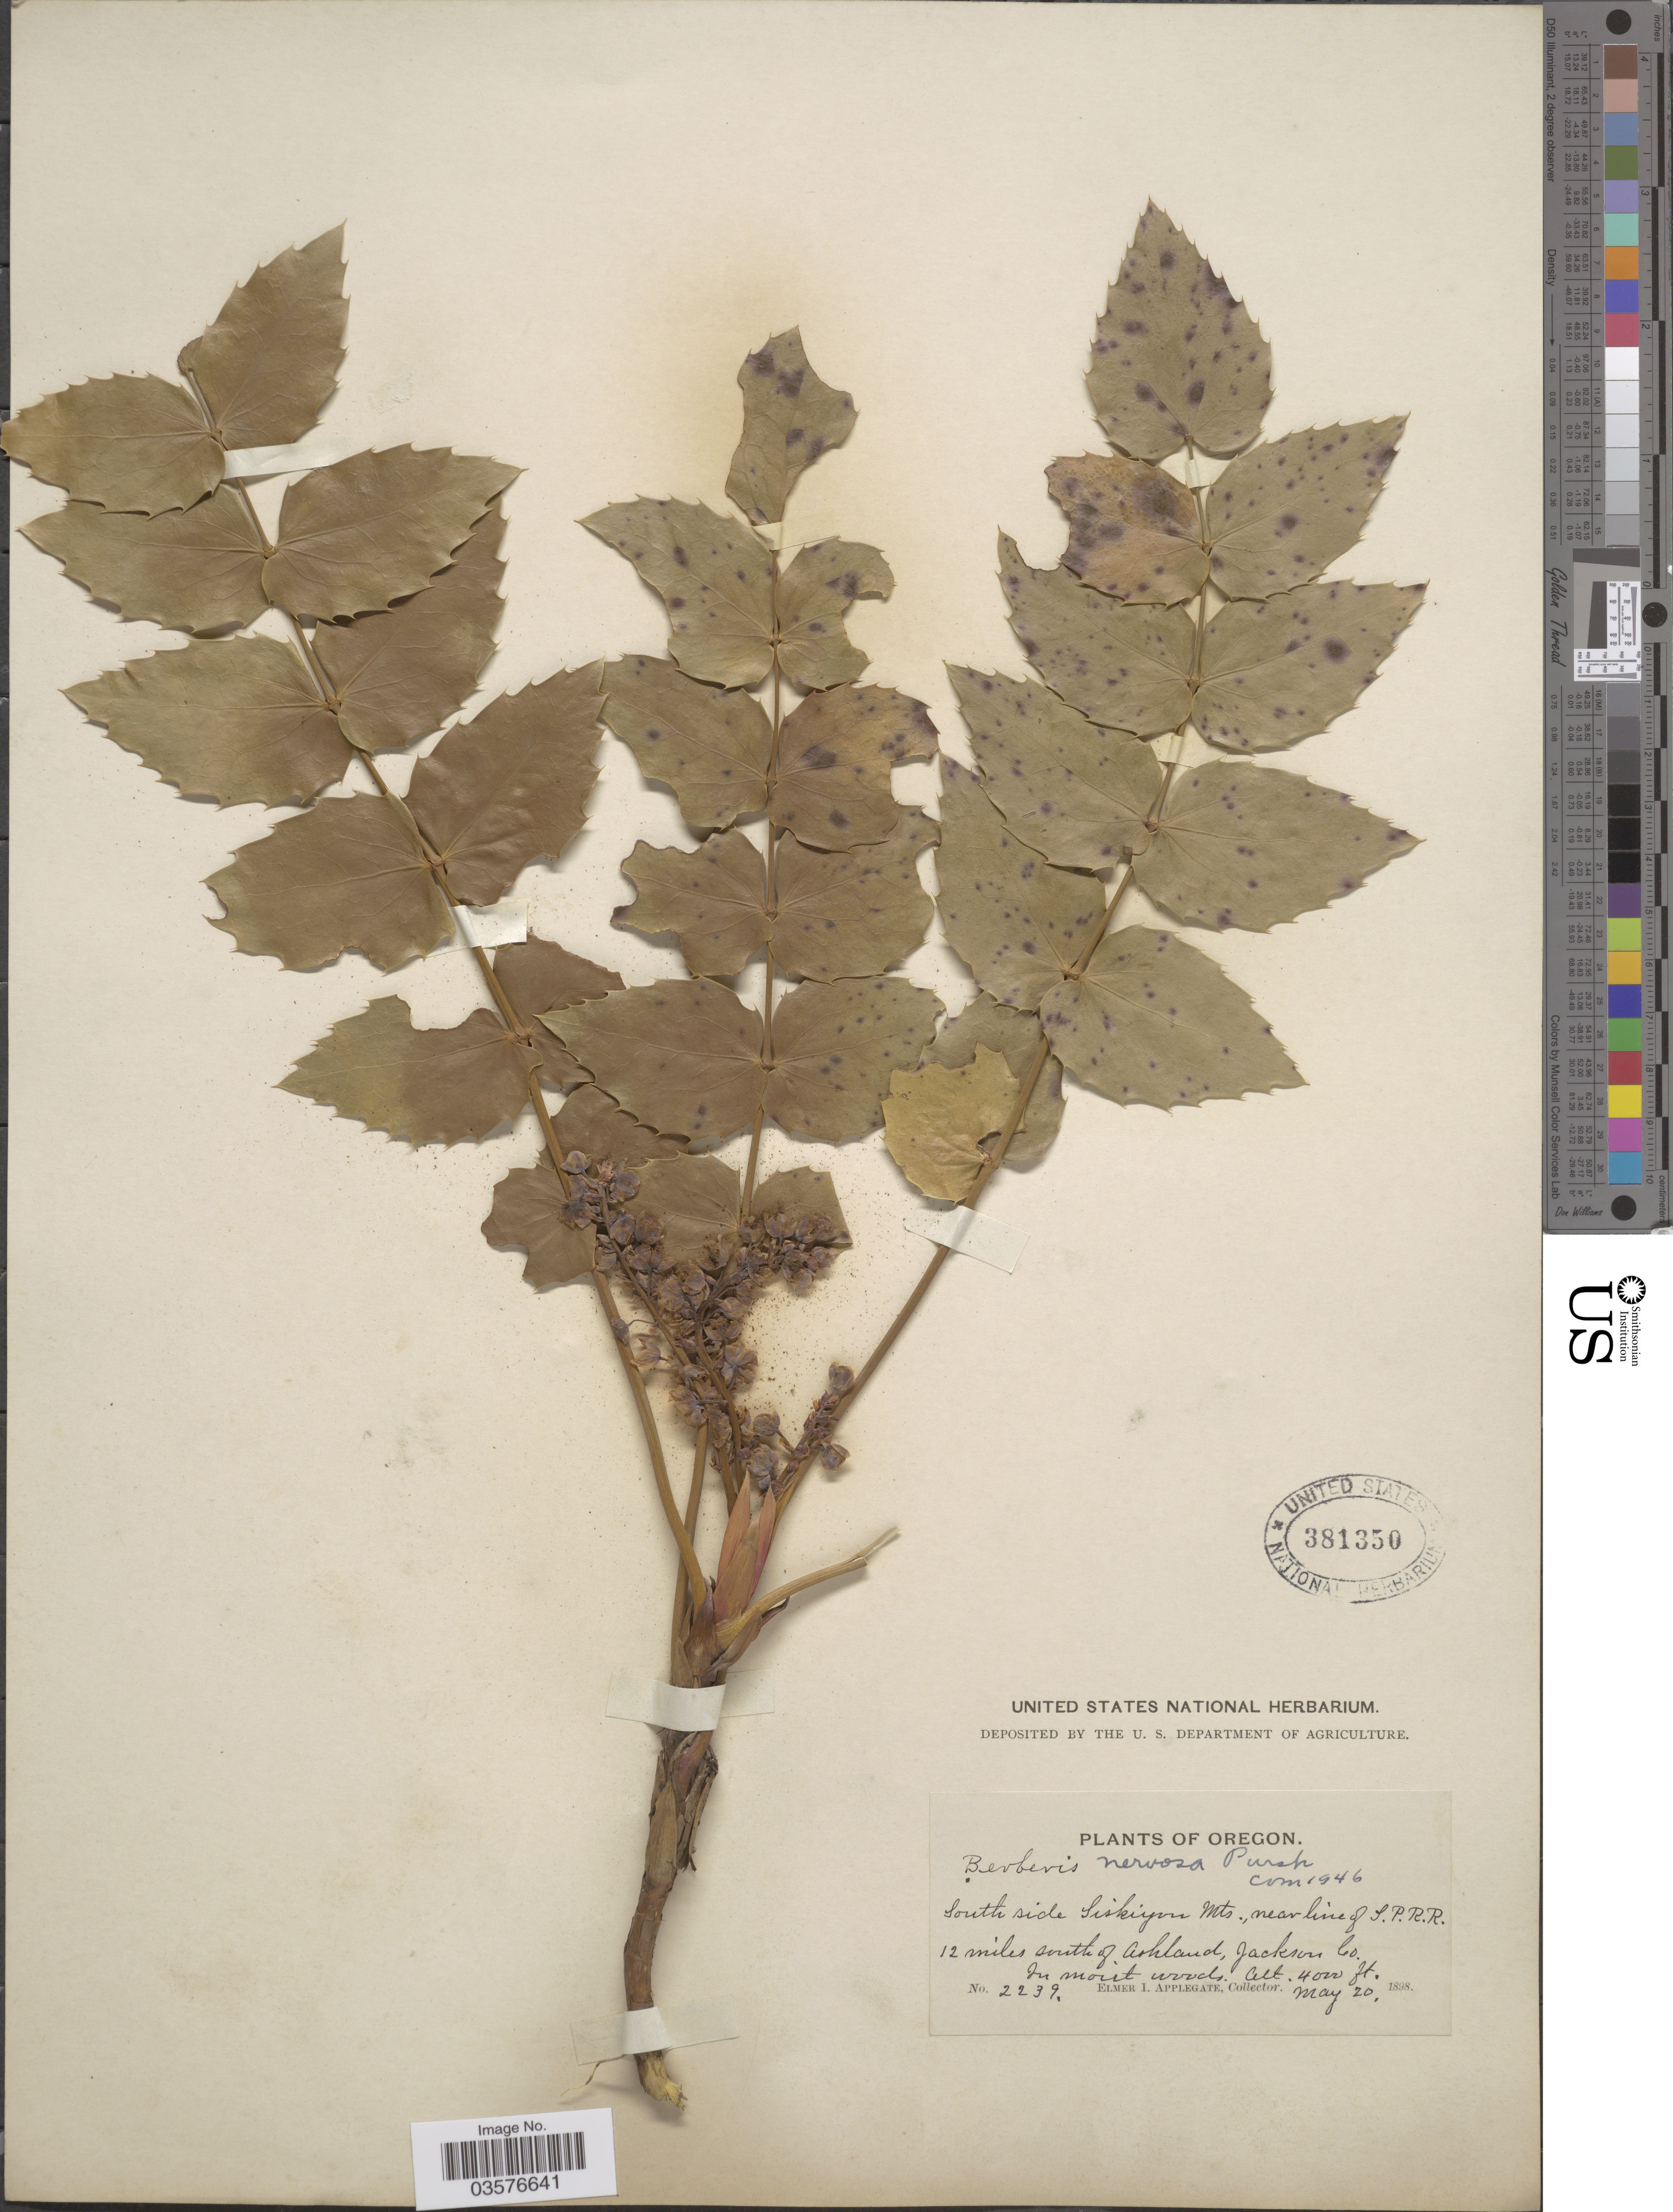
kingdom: Plantae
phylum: Tracheophyta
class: Magnoliopsida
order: Ranunculales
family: Berberidaceae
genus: Mahonia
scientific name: Mahonia nervosa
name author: (Pursh) Nutt.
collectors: E. I. Applegate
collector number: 2239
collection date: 1898-05-20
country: United States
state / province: Oregon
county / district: Jackson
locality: South side Siskiyou Mts., near line of S.P.R.R. 12 miles south of Ashland, Jackson Co.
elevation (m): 1219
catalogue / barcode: US 381350